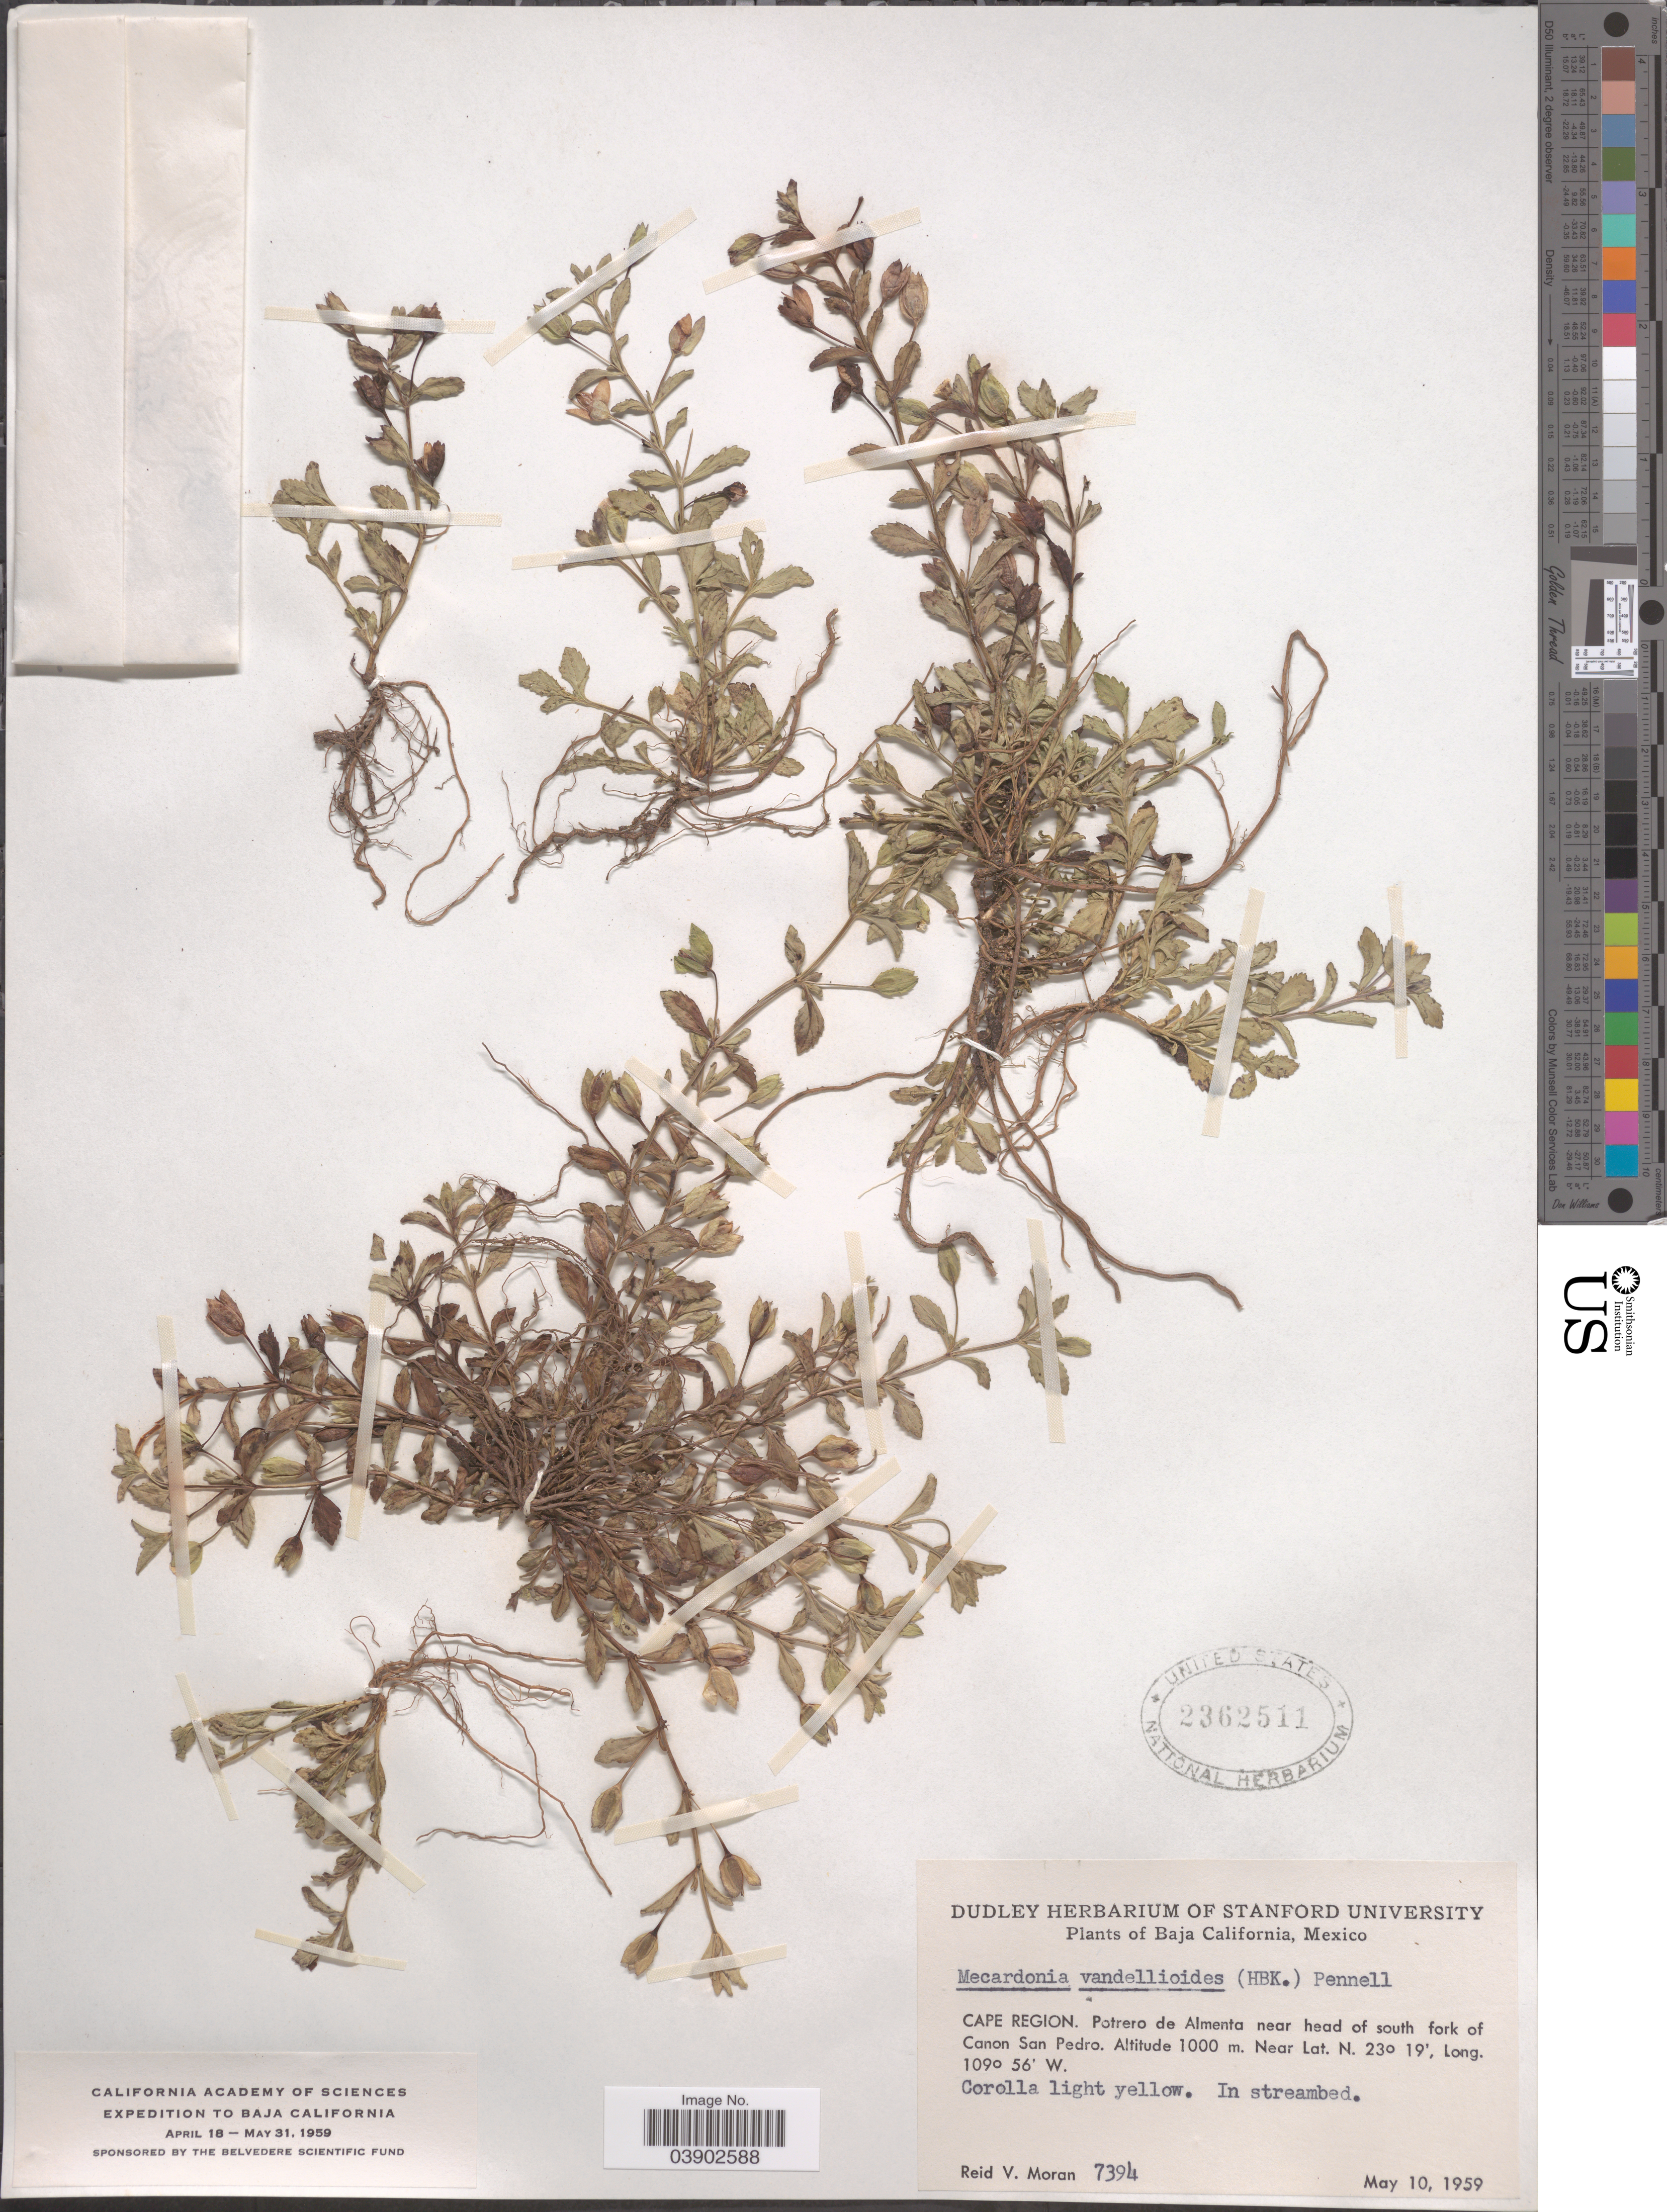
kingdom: Plantae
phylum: Tracheophyta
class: Magnoliopsida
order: Lamiales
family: Plantaginaceae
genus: Mecardonia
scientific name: Mecardonia procumbens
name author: (Mill.) Small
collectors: R. V. Moran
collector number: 7394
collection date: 1959-05-10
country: Mexico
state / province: Baja California Sur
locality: Cape Region. Potrero de Almenta near head of south fork of Canon San Pedro.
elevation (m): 1000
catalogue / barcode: US 2362511